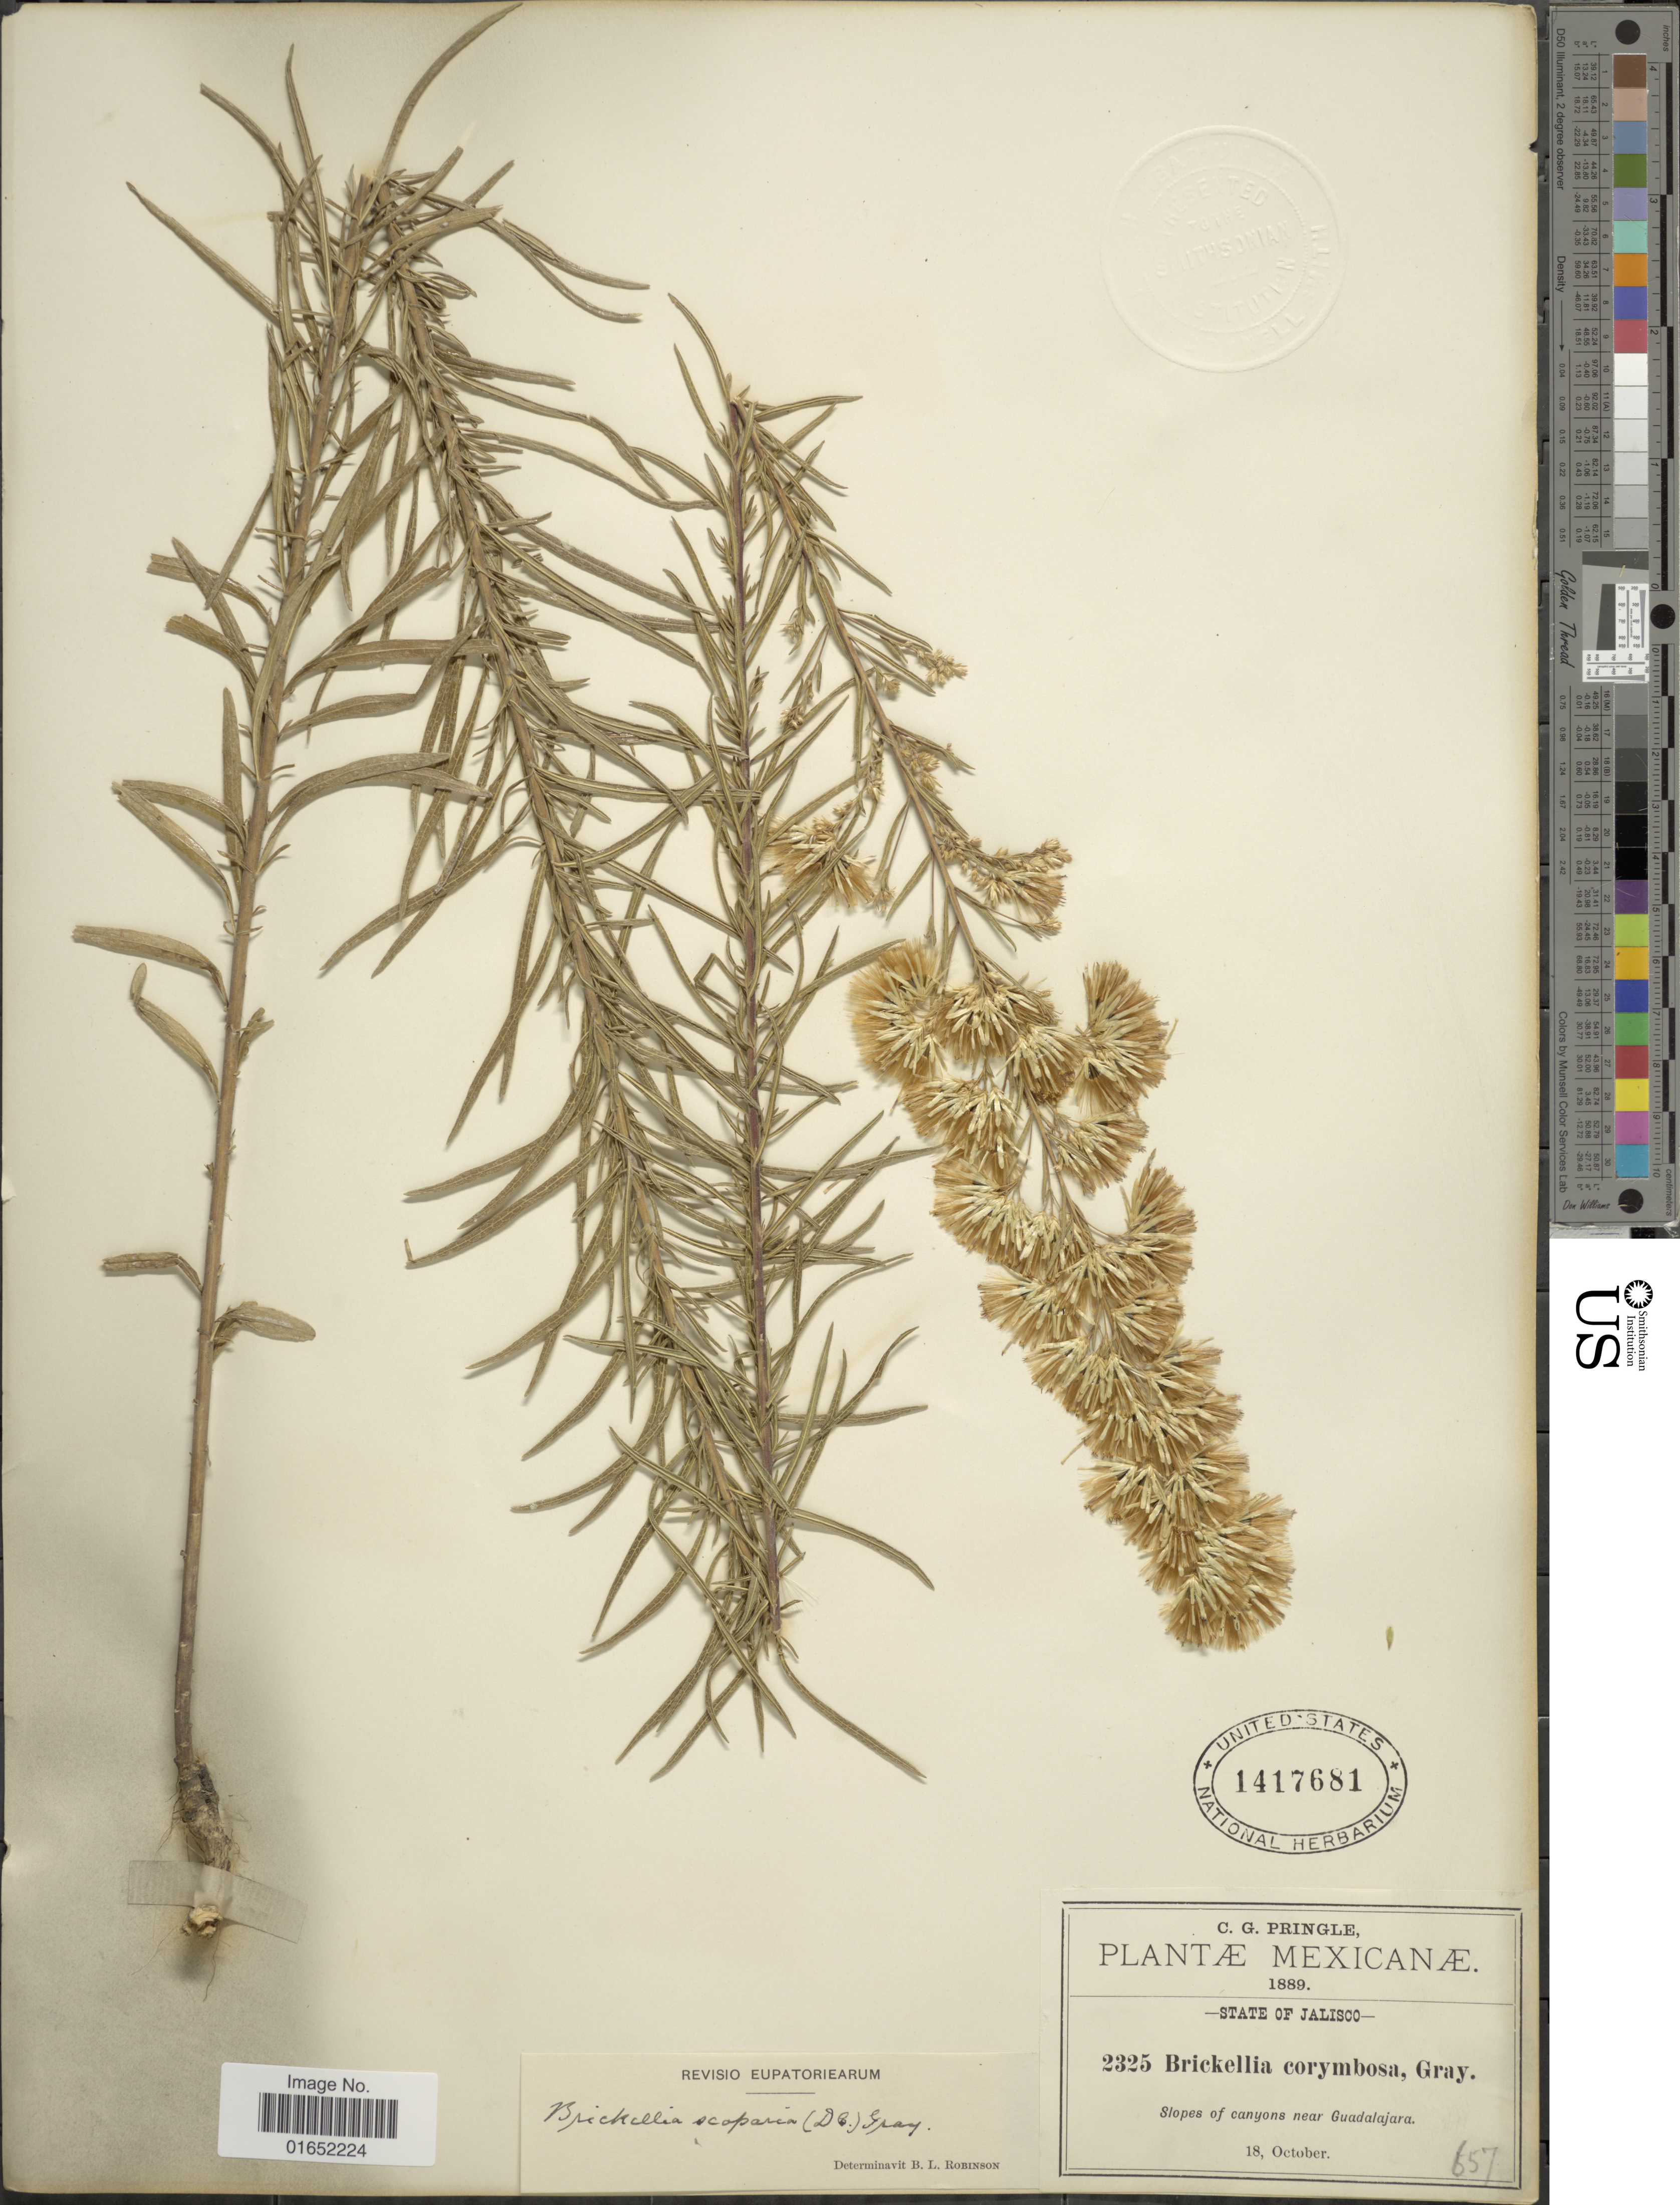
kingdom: Plantae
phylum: Tracheophyta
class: Magnoliopsida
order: Asterales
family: Asteraceae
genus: Brickellia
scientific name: Brickellia scoparia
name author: (DC.) A. Gray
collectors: C. G. Pringle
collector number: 2325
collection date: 1889-10-18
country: Mexico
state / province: Jalisco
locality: Slopes of canyons near Giadalajara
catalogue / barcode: US 1417681